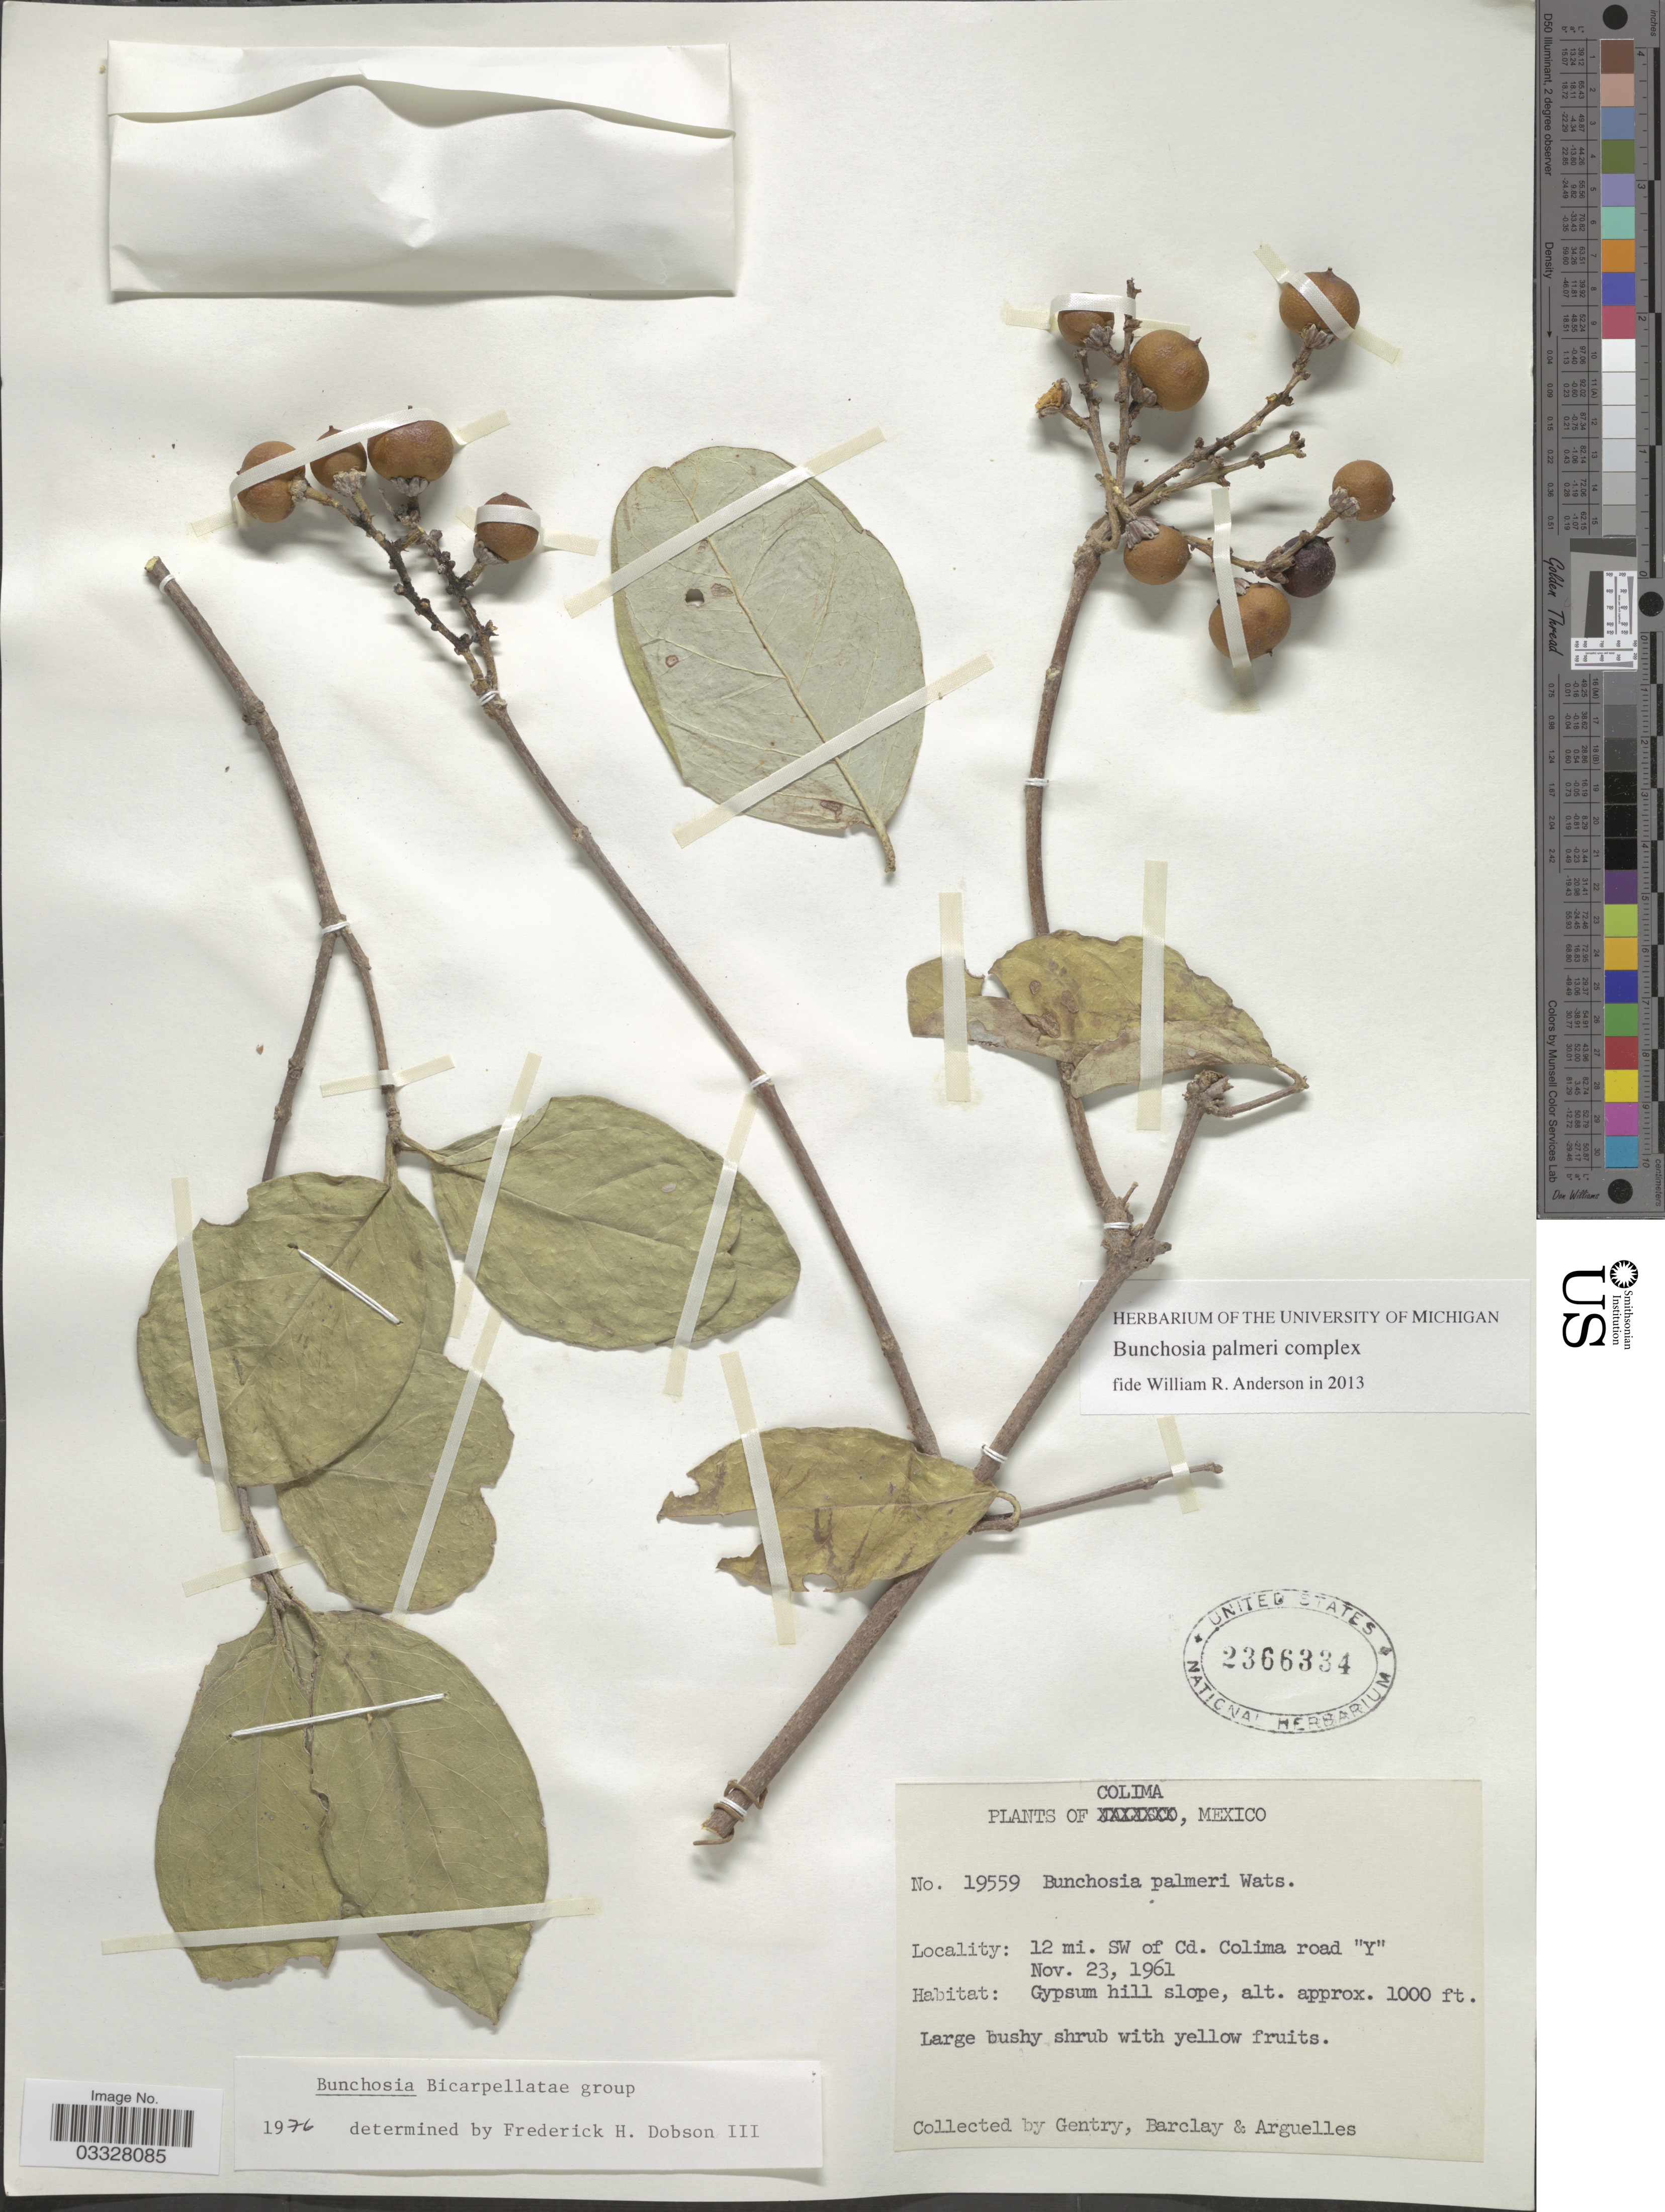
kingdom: Plantae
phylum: Tracheophyta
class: Magnoliopsida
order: Malpighiales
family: Malpighiaceae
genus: Bunchosia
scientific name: Bunchosia palmeri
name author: S. Watson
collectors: Gentry, --, -- Barclay & Arguelles, --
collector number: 19559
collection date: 1961-11-23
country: Mexico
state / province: Colima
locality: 12 mi. SW of Cd. Colima road "Y".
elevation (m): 305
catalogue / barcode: US 2366334